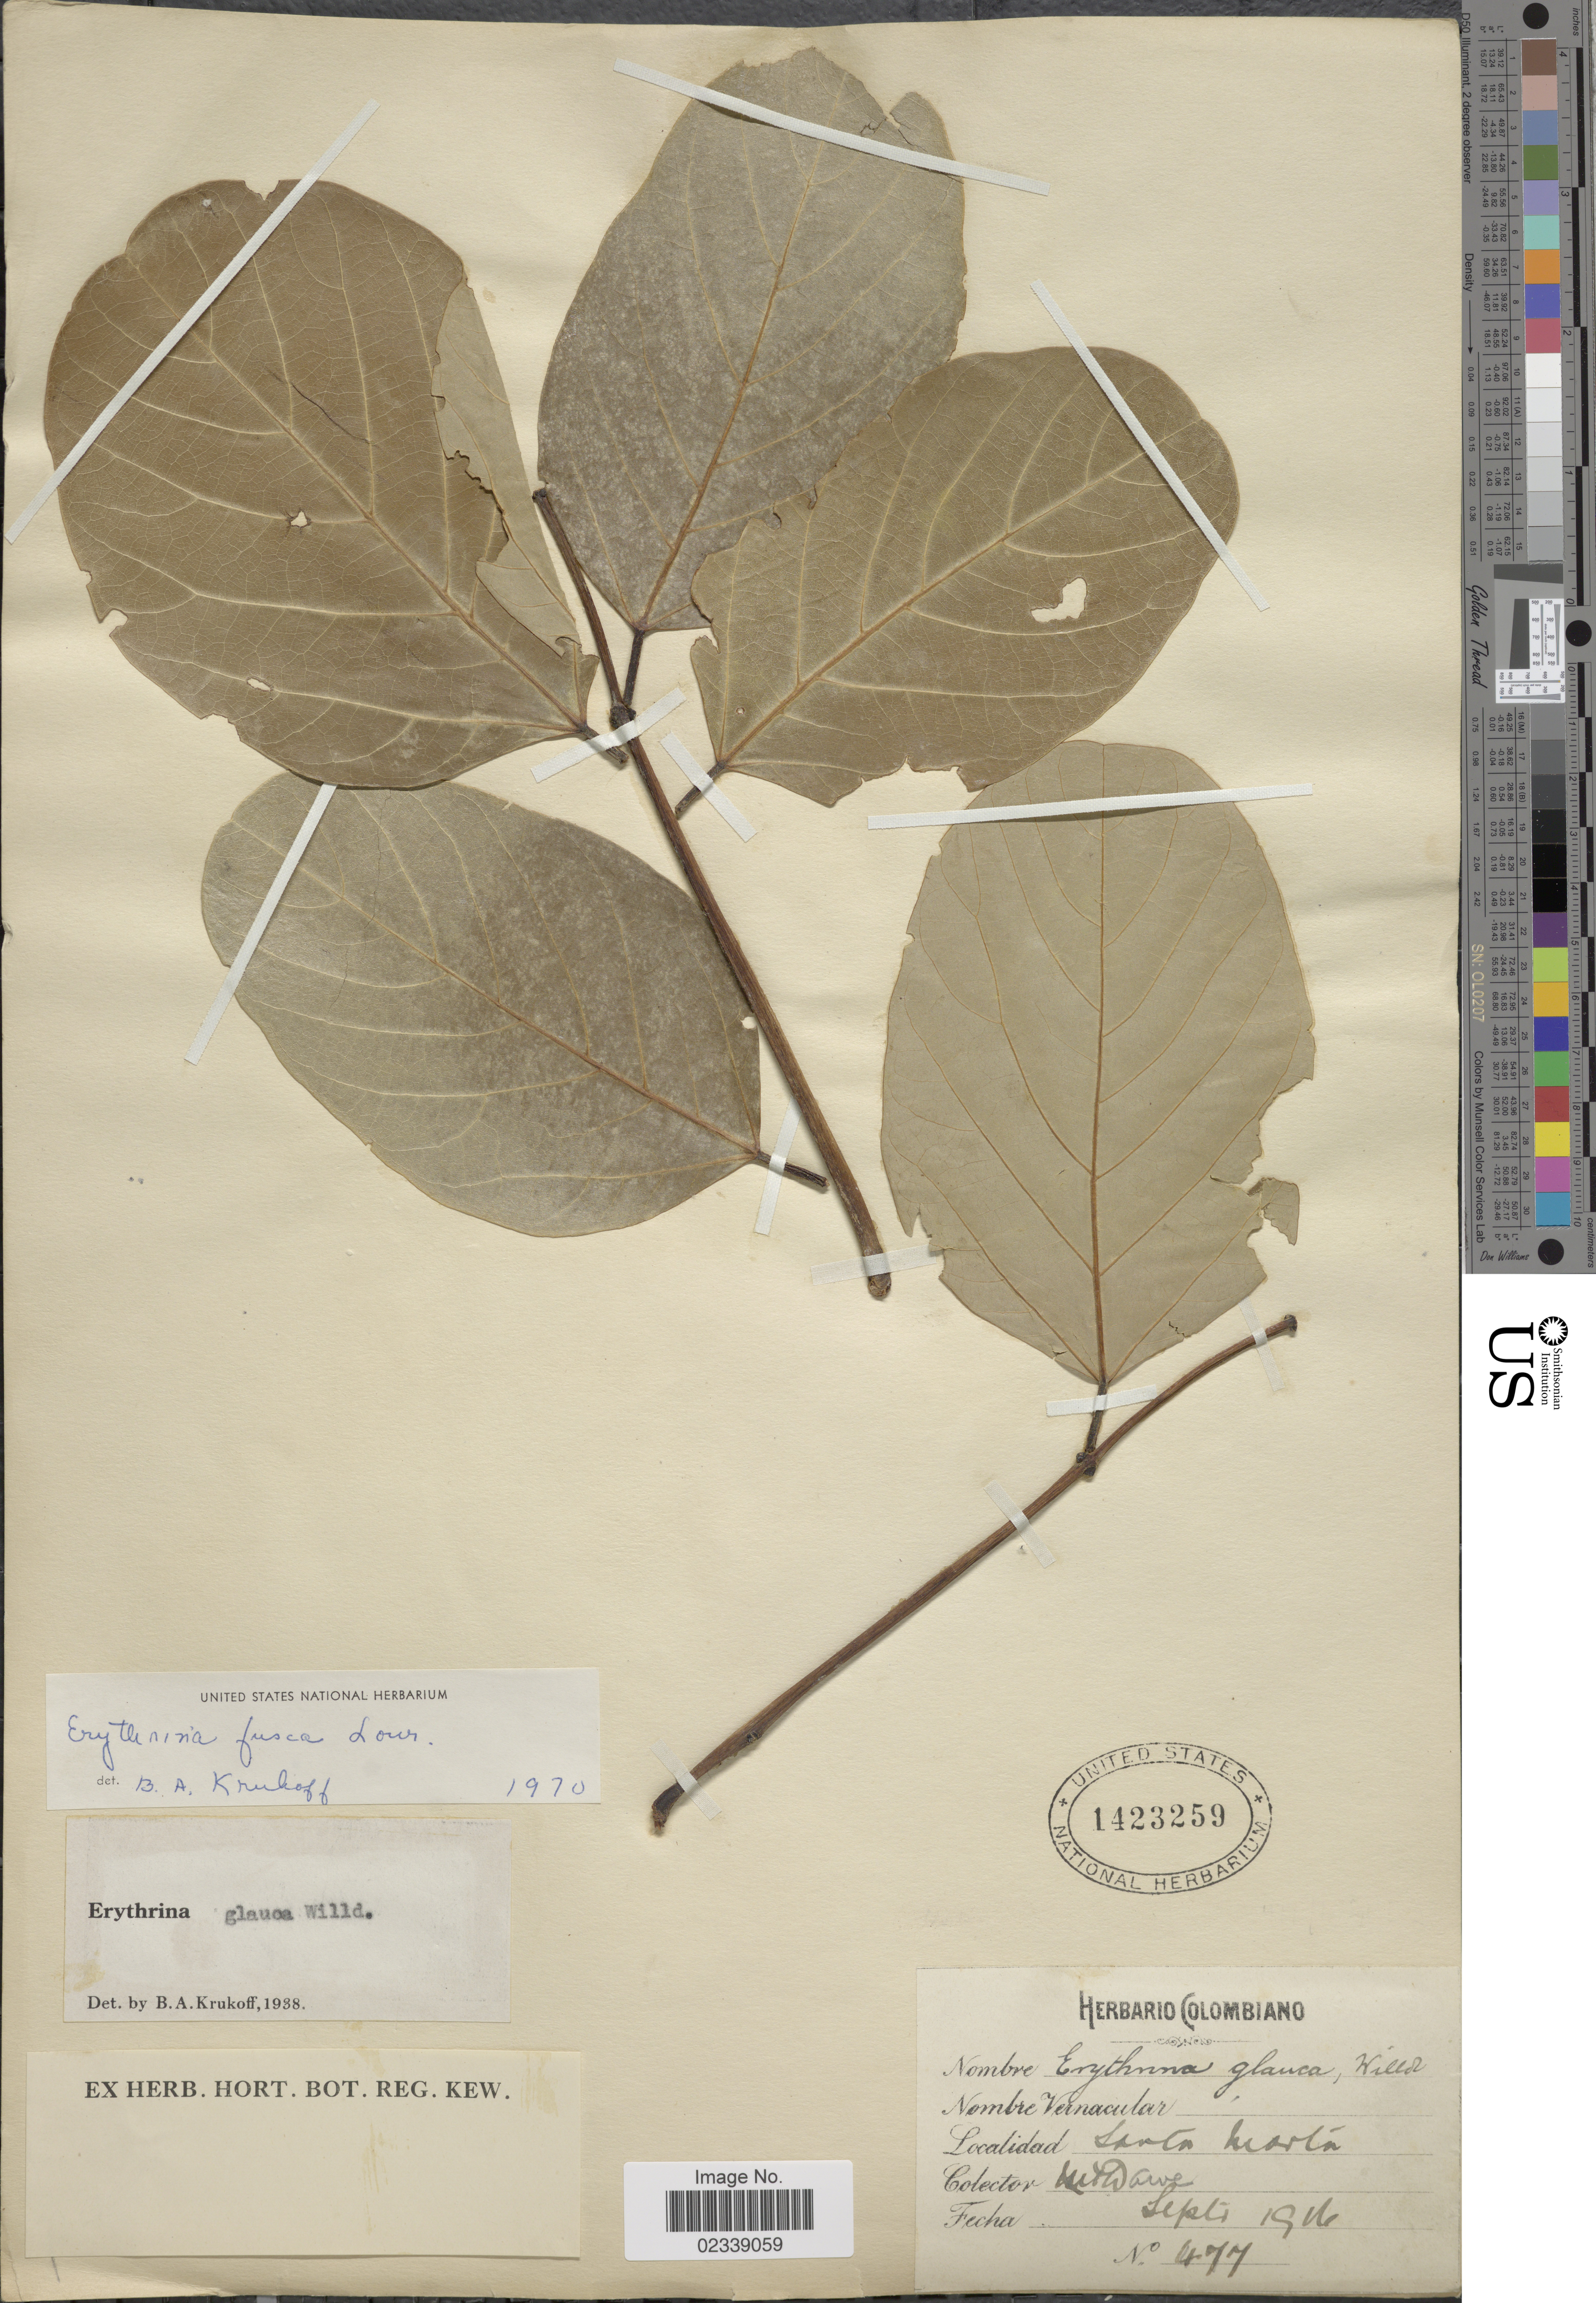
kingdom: Plantae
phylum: Tracheophyta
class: Magnoliopsida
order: Fabales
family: Fabaceae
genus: Erythrina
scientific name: Erythrina fusca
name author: Lour.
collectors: M. T. Dawe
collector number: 477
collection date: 1916-09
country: Colombia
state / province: Magdalena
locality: Santa Marta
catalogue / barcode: US 1423259